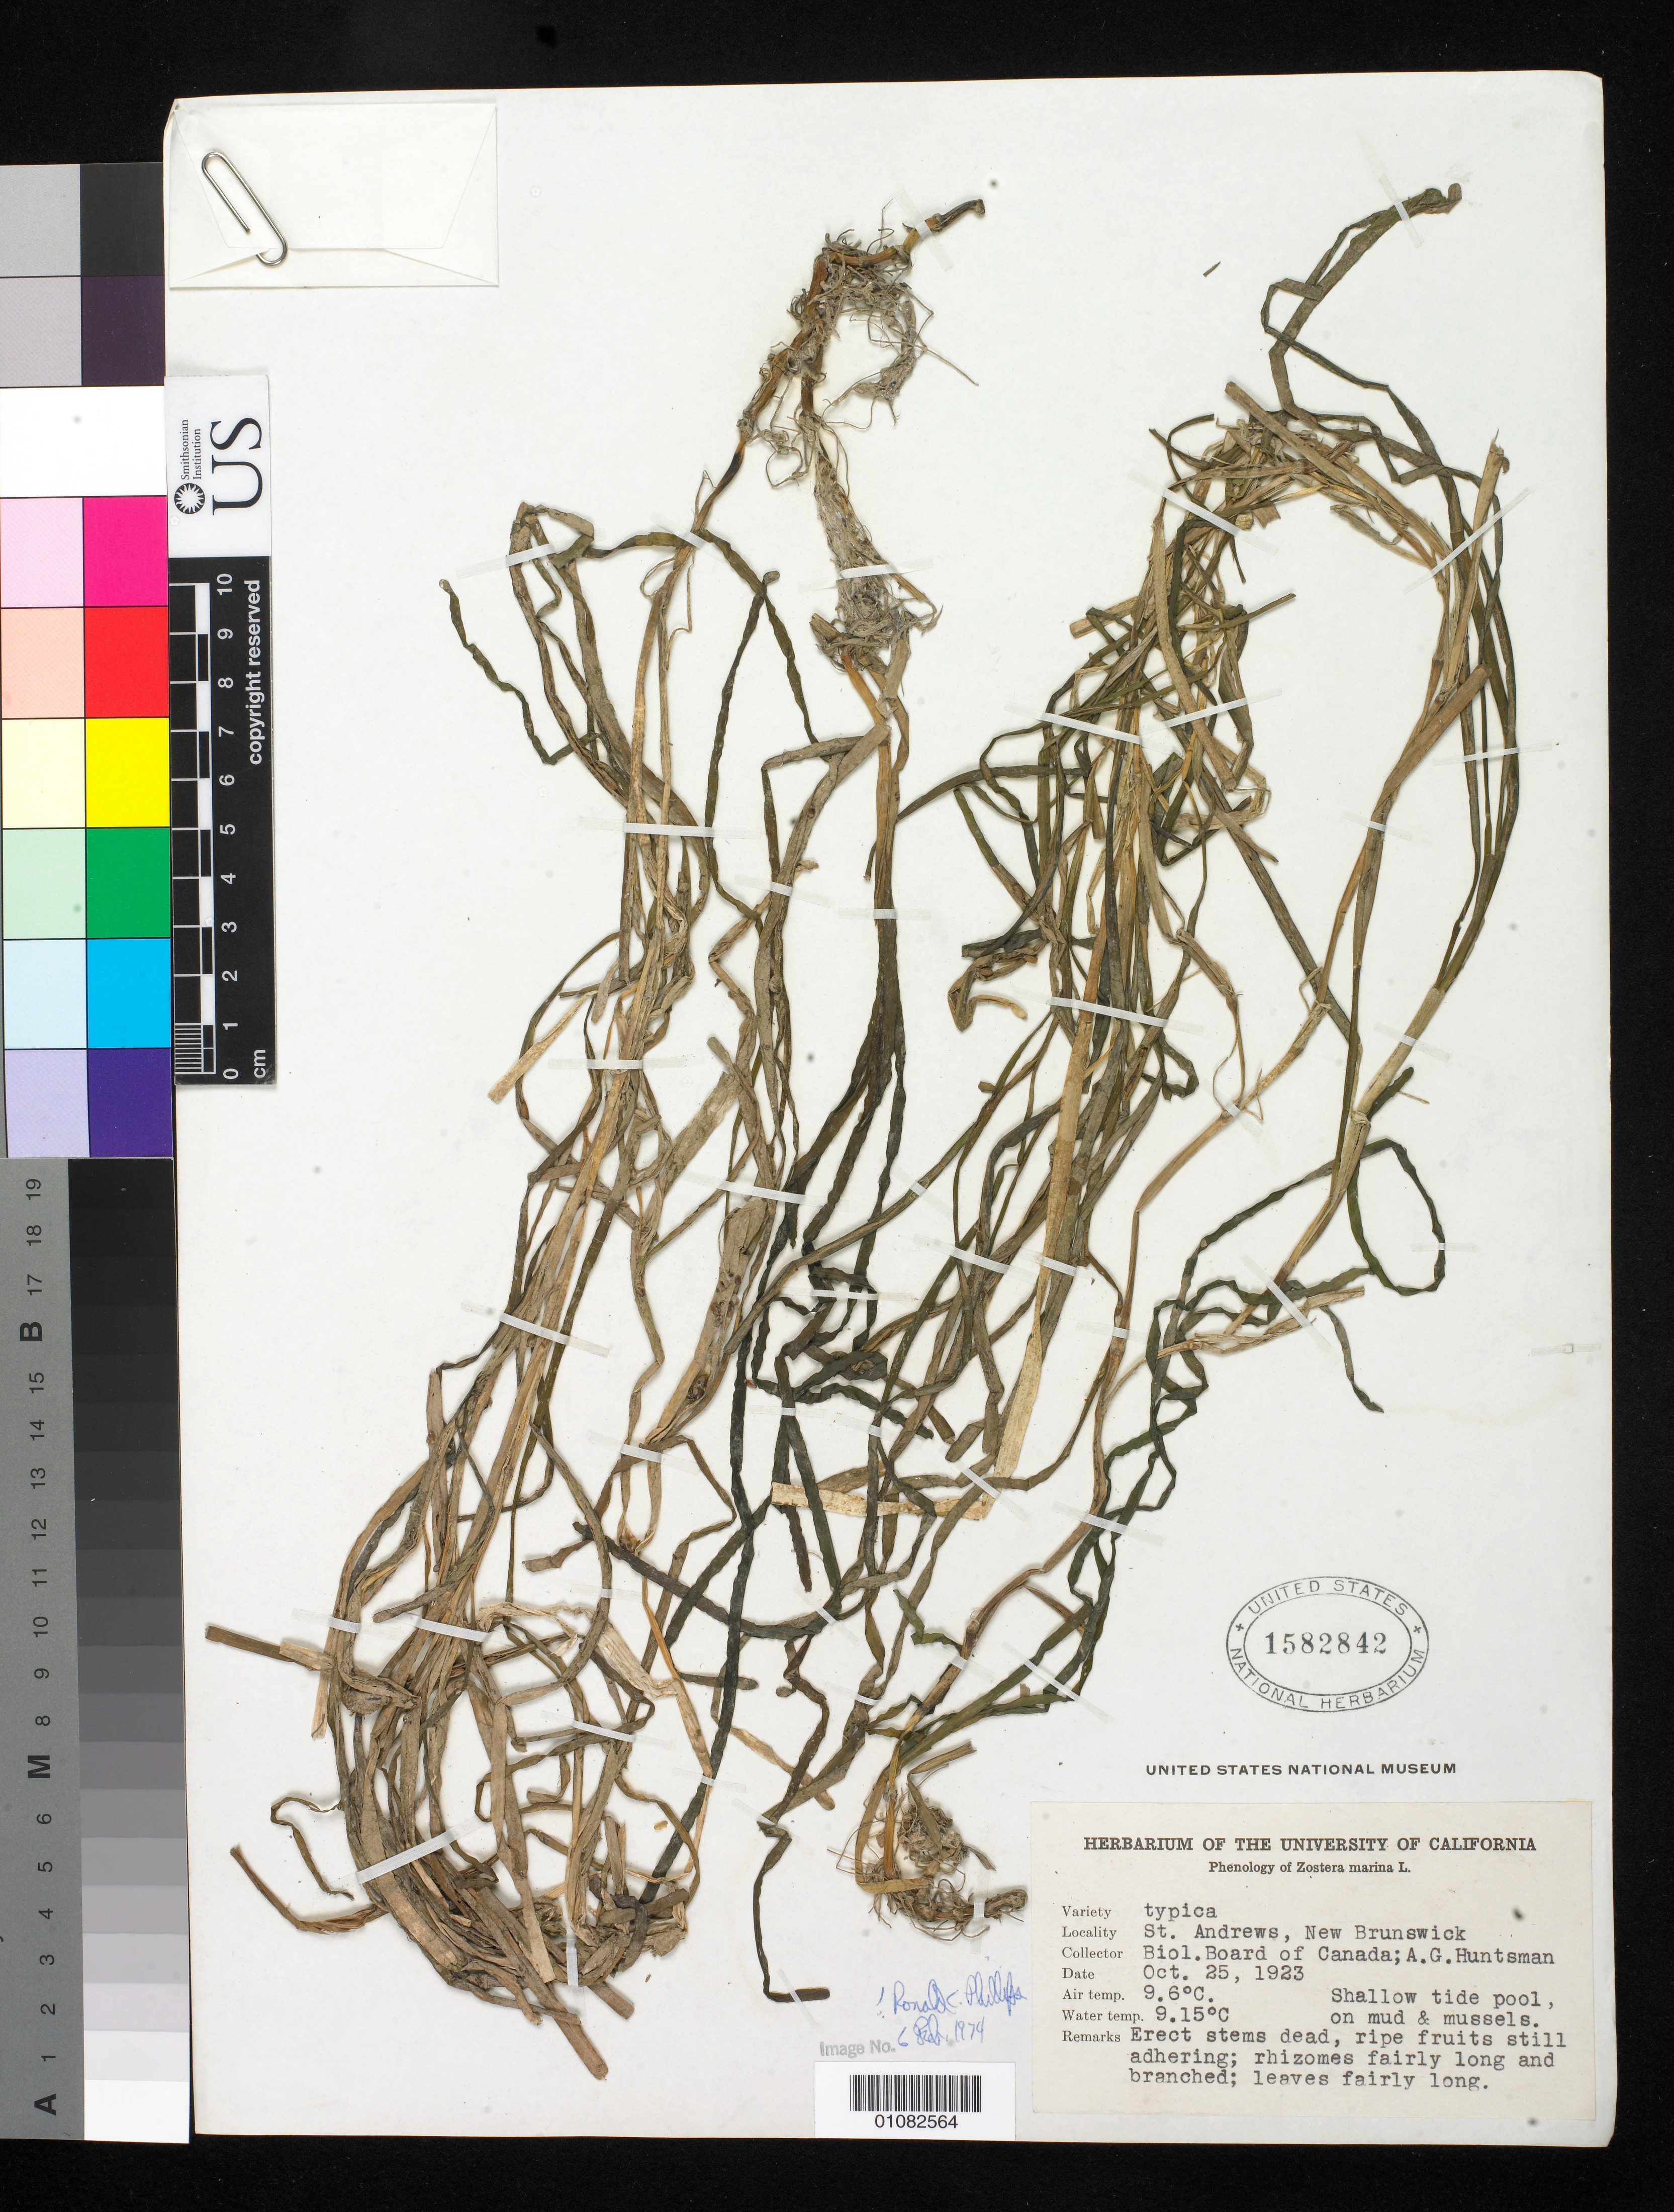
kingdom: Plantae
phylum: Tracheophyta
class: Liliopsida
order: Alismatales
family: Zosteraceae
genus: Zostera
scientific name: Zostera marina var. marina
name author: L.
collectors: Biology Board of Canada & A. Huntsman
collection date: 1923-10-25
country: Canada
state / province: New Brunswick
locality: St. Andrews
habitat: air temp.: 9.6 degrees C; water temp.: 9.15 degrees C; Shallow tide pool, on mud and mussels.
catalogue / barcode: US 1582842